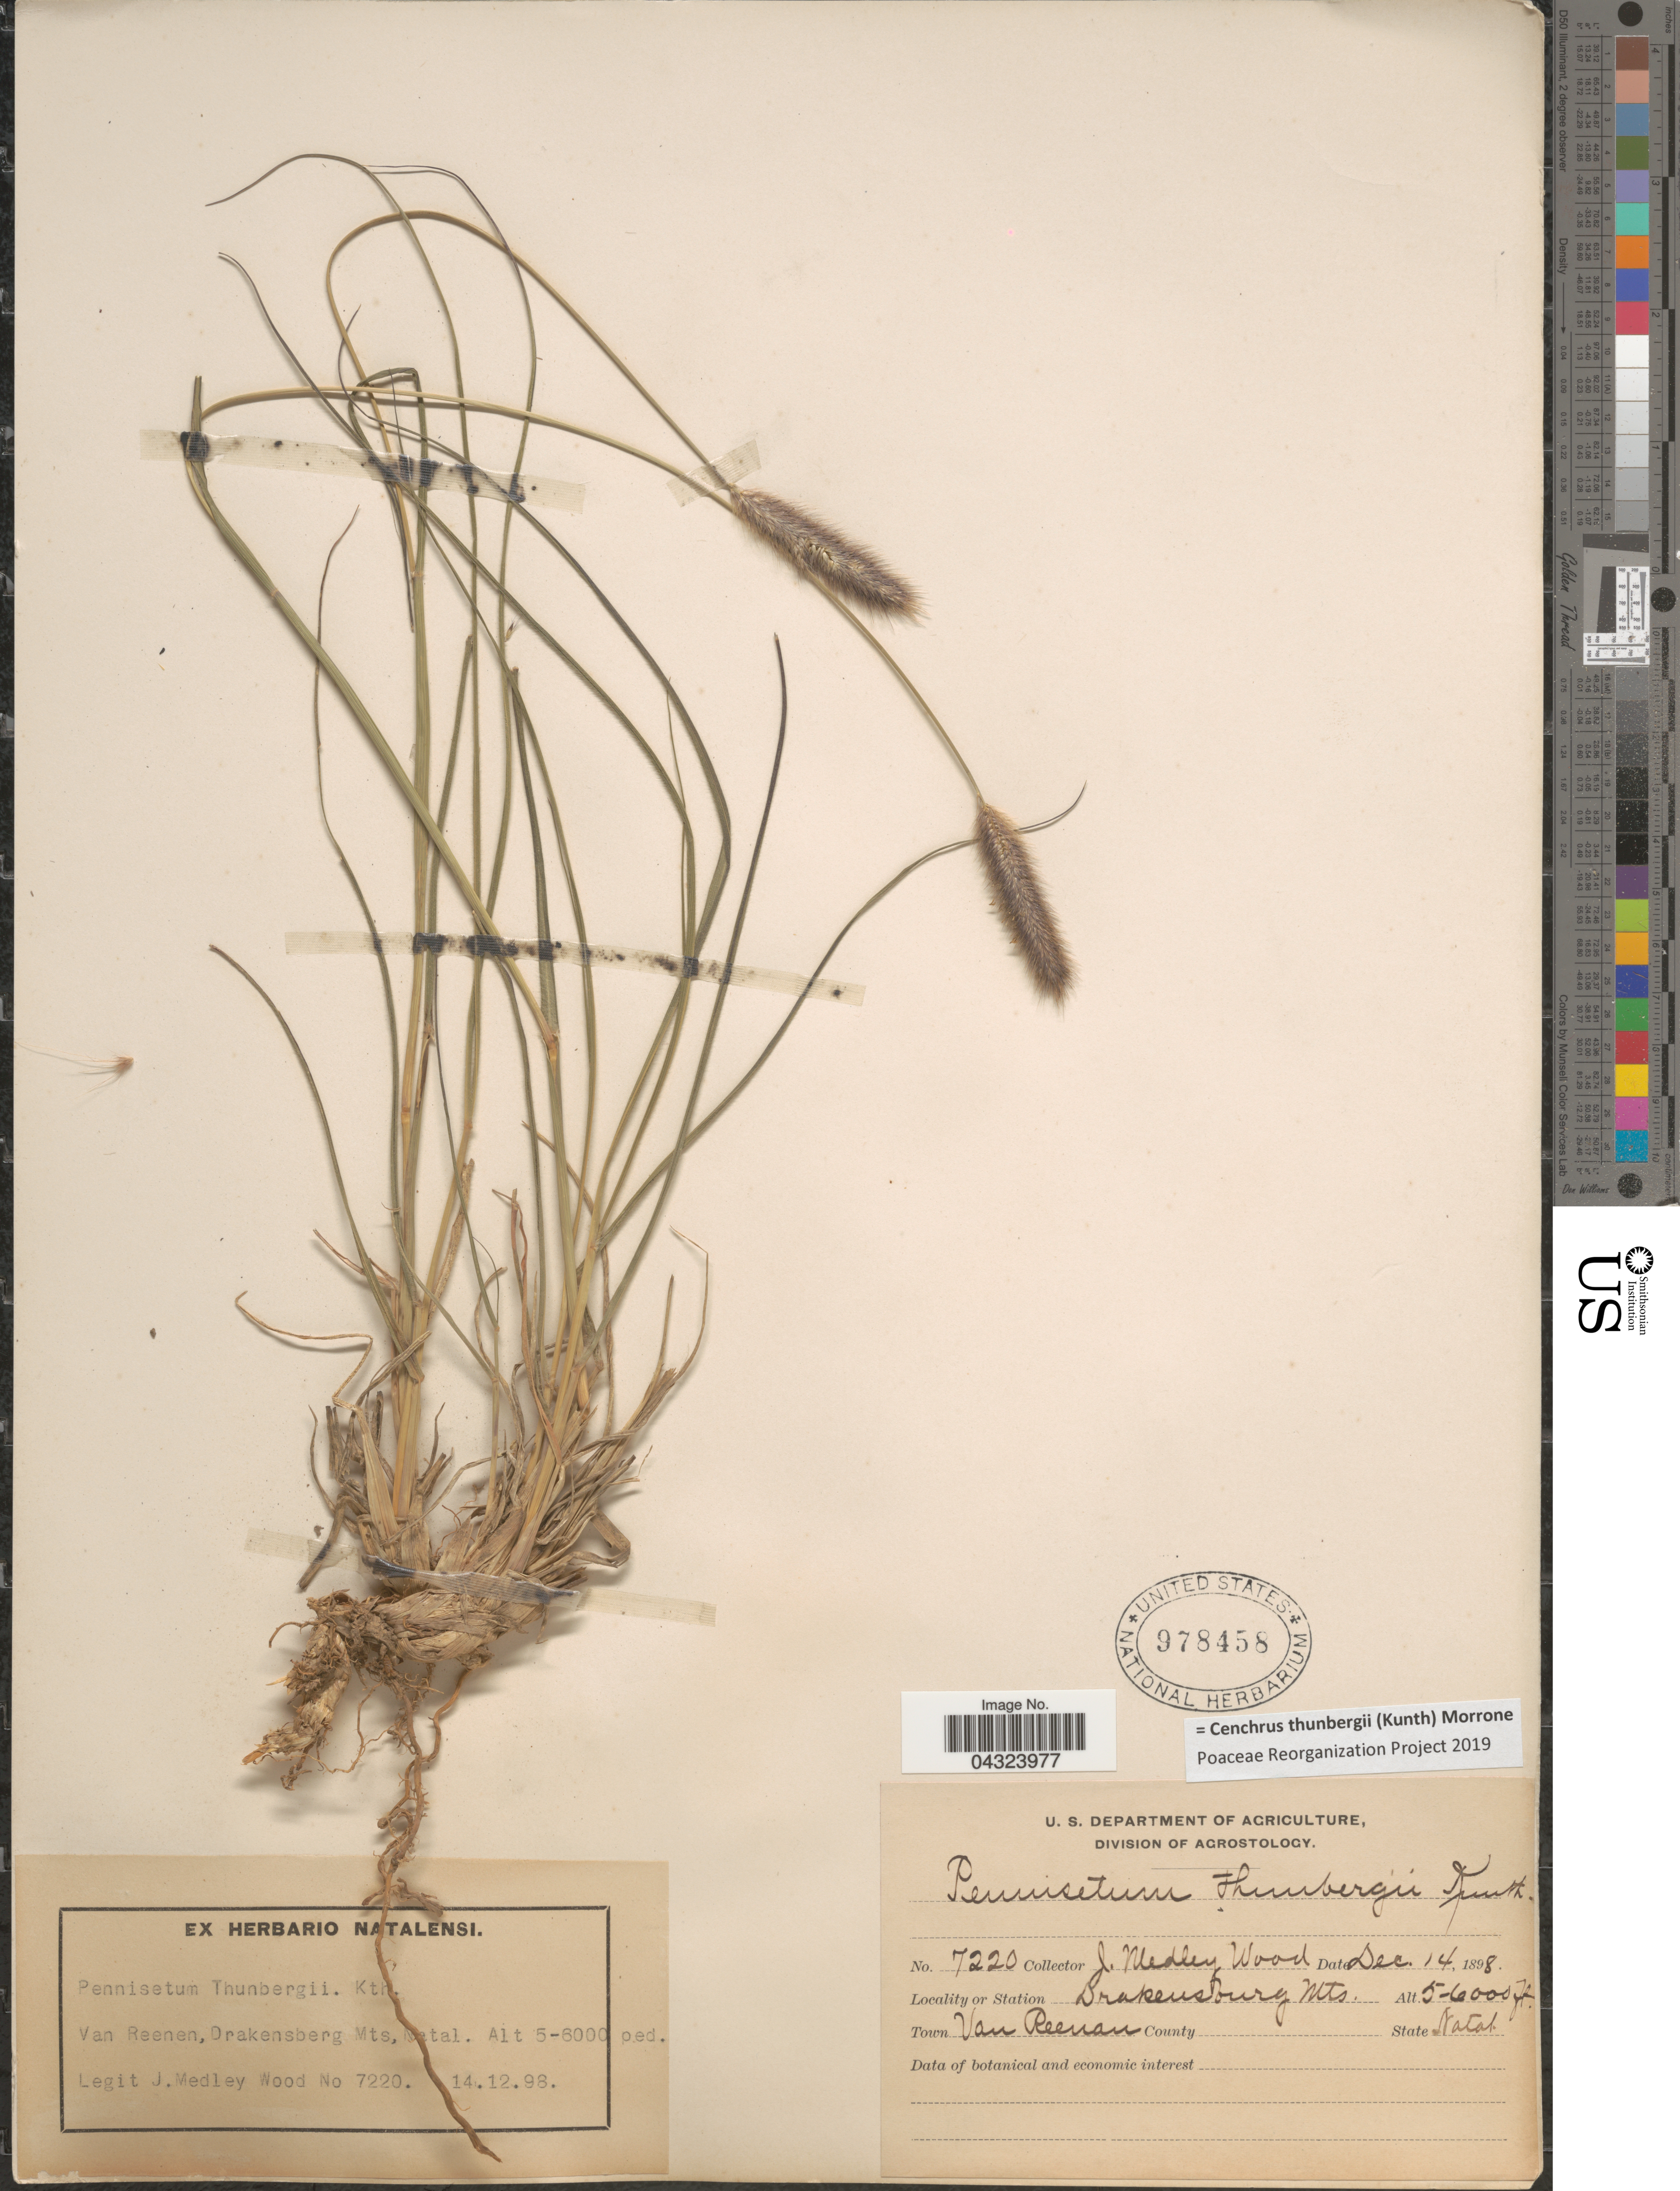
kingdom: Plantae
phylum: Tracheophyta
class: Liliopsida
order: Poales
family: Poaceae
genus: Cenchrus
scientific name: Cenchrus thunbergii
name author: (Kunth) Morrone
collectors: J. Medley Wood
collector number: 7220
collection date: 1898-12-14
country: South Africa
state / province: KwaZulu-Natal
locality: Van Reenen, Drakensberg Mts. Natal.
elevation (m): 1524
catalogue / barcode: US 978458